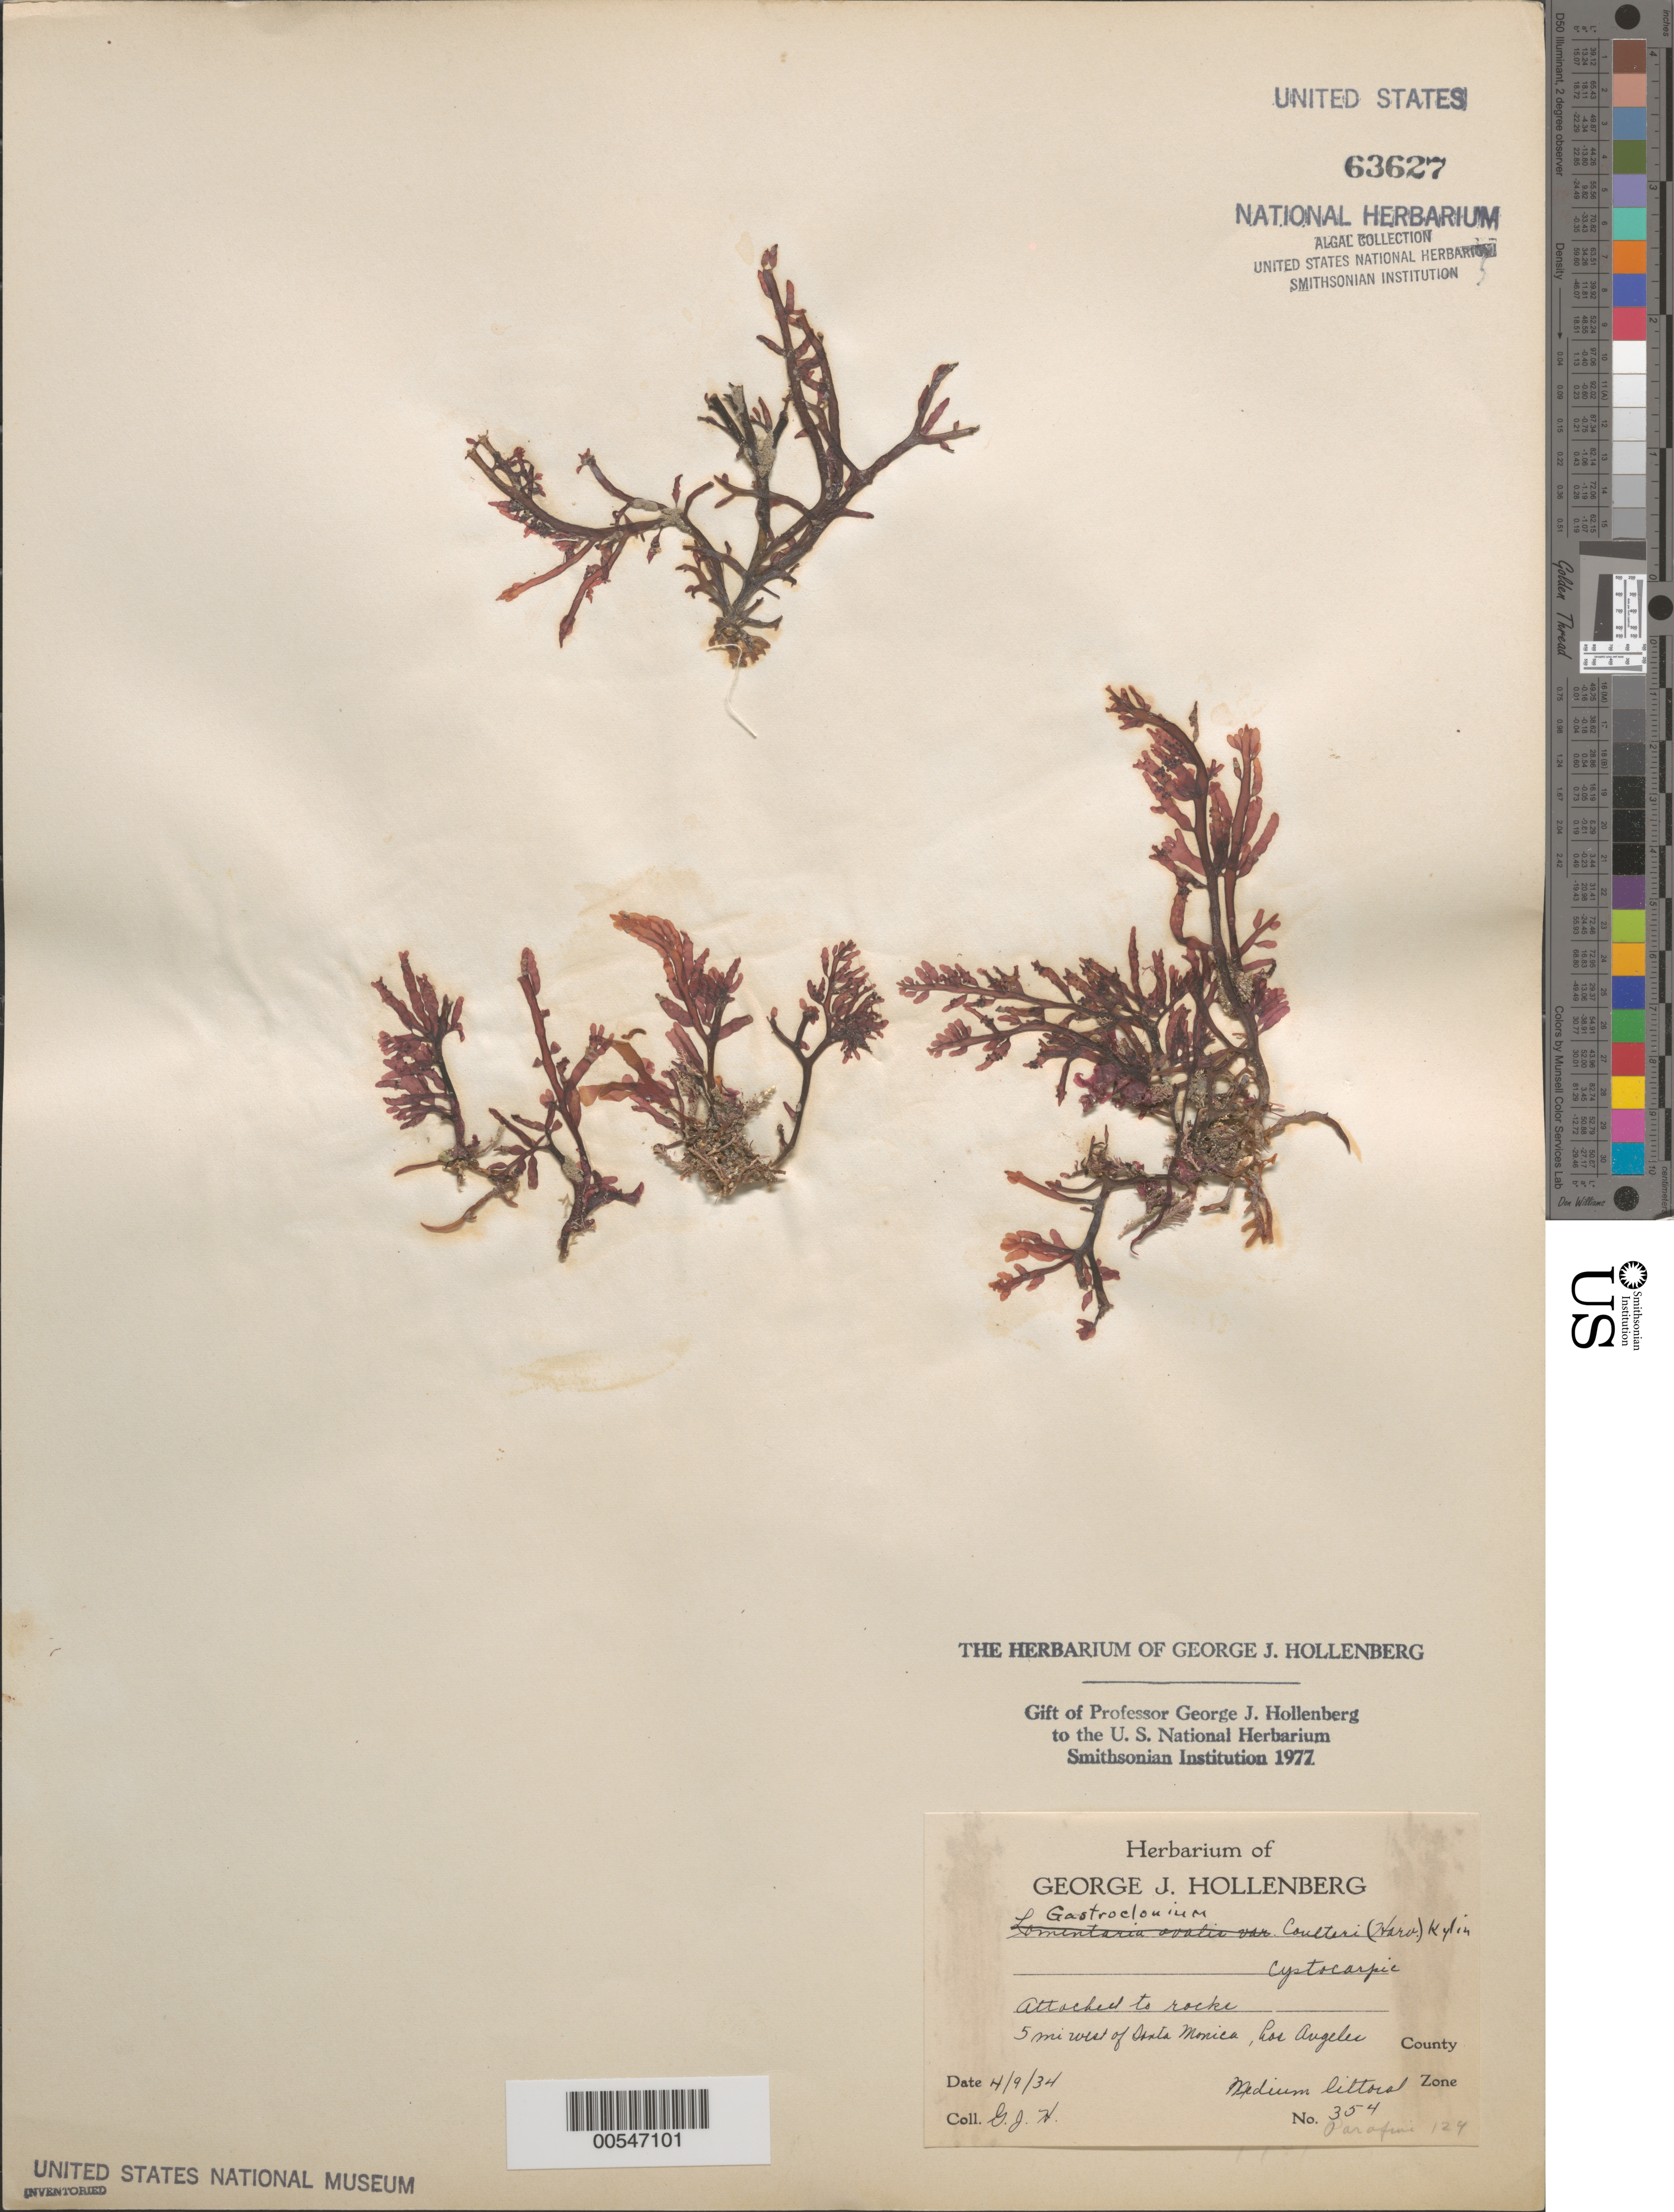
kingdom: Plantae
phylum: Rhodophyta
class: Florideophyceae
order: Rhodymeniales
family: Champiaceae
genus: Neogastroclonium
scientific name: Neogastroclonium subarticulatum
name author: (Turner) L. Le Gall et al.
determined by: Algae name updating Project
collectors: G. Hollenberg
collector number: GJH 354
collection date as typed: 09 Apr 1934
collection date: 1934-04-09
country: United States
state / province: California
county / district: Los Angeles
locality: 5 miles west of Santa Monica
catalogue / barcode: US 63627